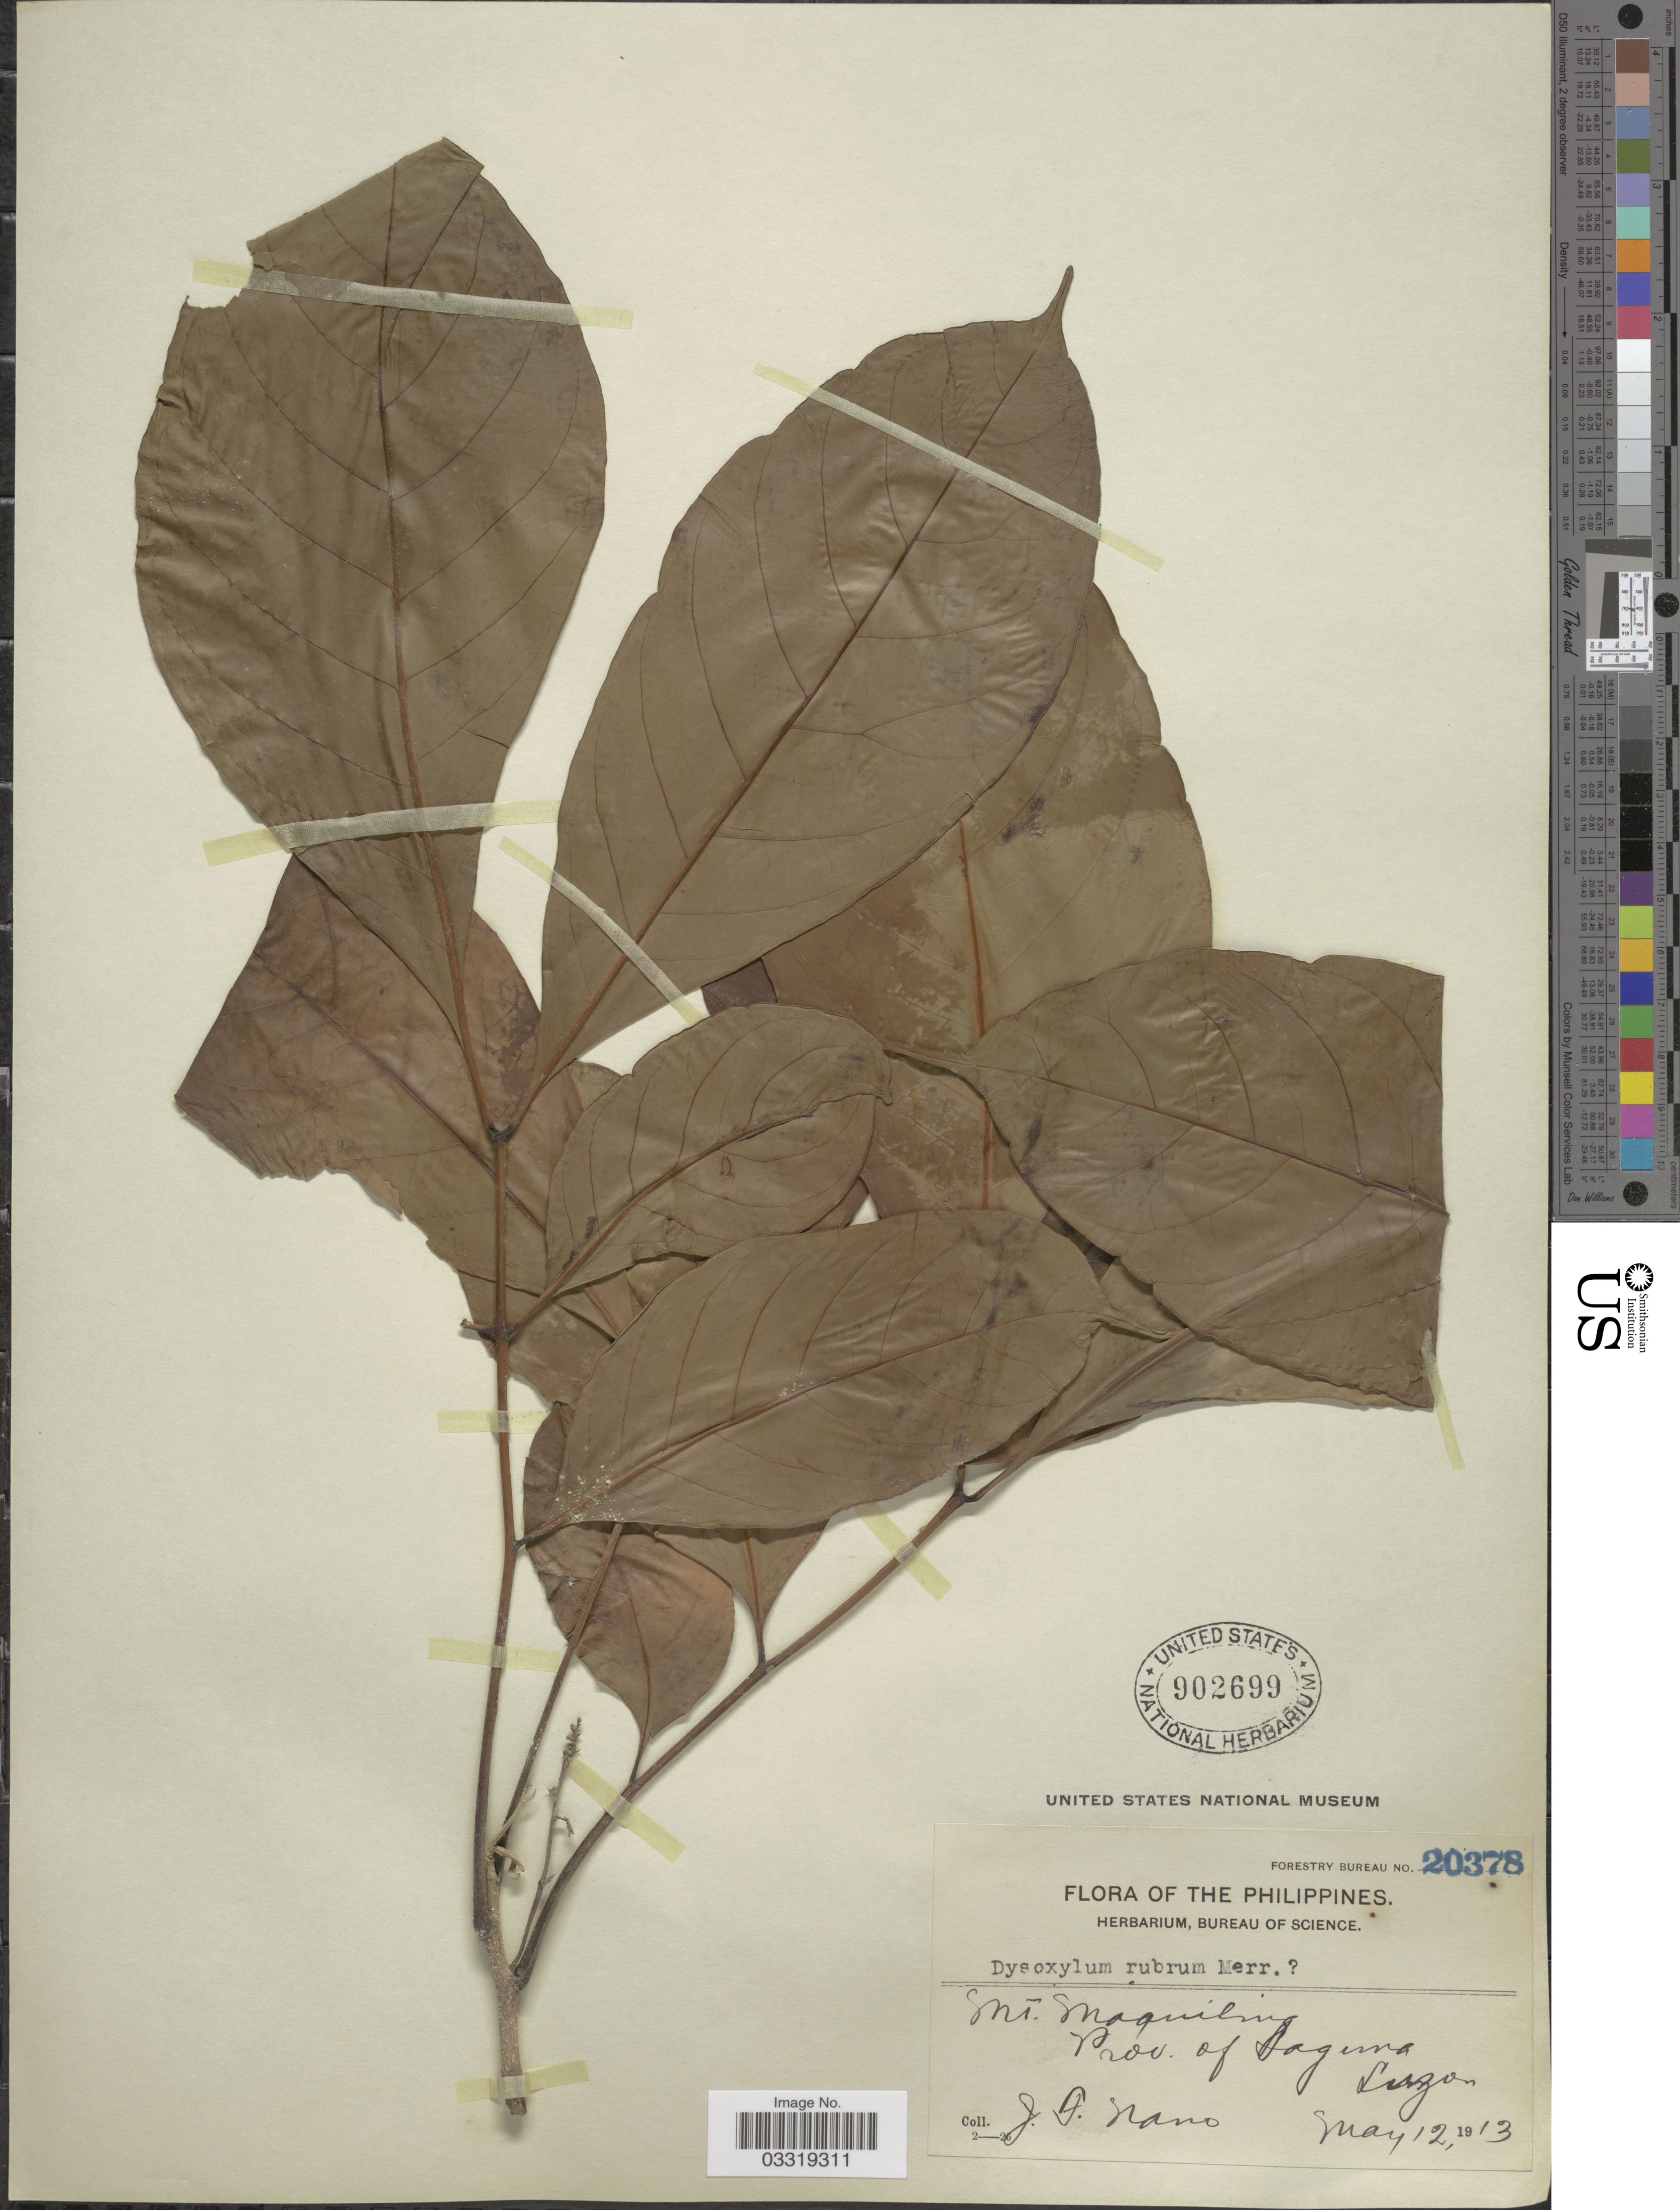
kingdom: Plantae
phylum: Tracheophyta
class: Magnoliopsida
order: Sapindales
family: Meliaceae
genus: Goniocheton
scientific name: Goniocheton arborescens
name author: Blume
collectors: J. Nano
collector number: Forestry Bureau 20378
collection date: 1913-05-12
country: Philippines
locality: Mt. Maquiling, Prov. of Laguna, Luzon.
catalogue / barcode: US 902699